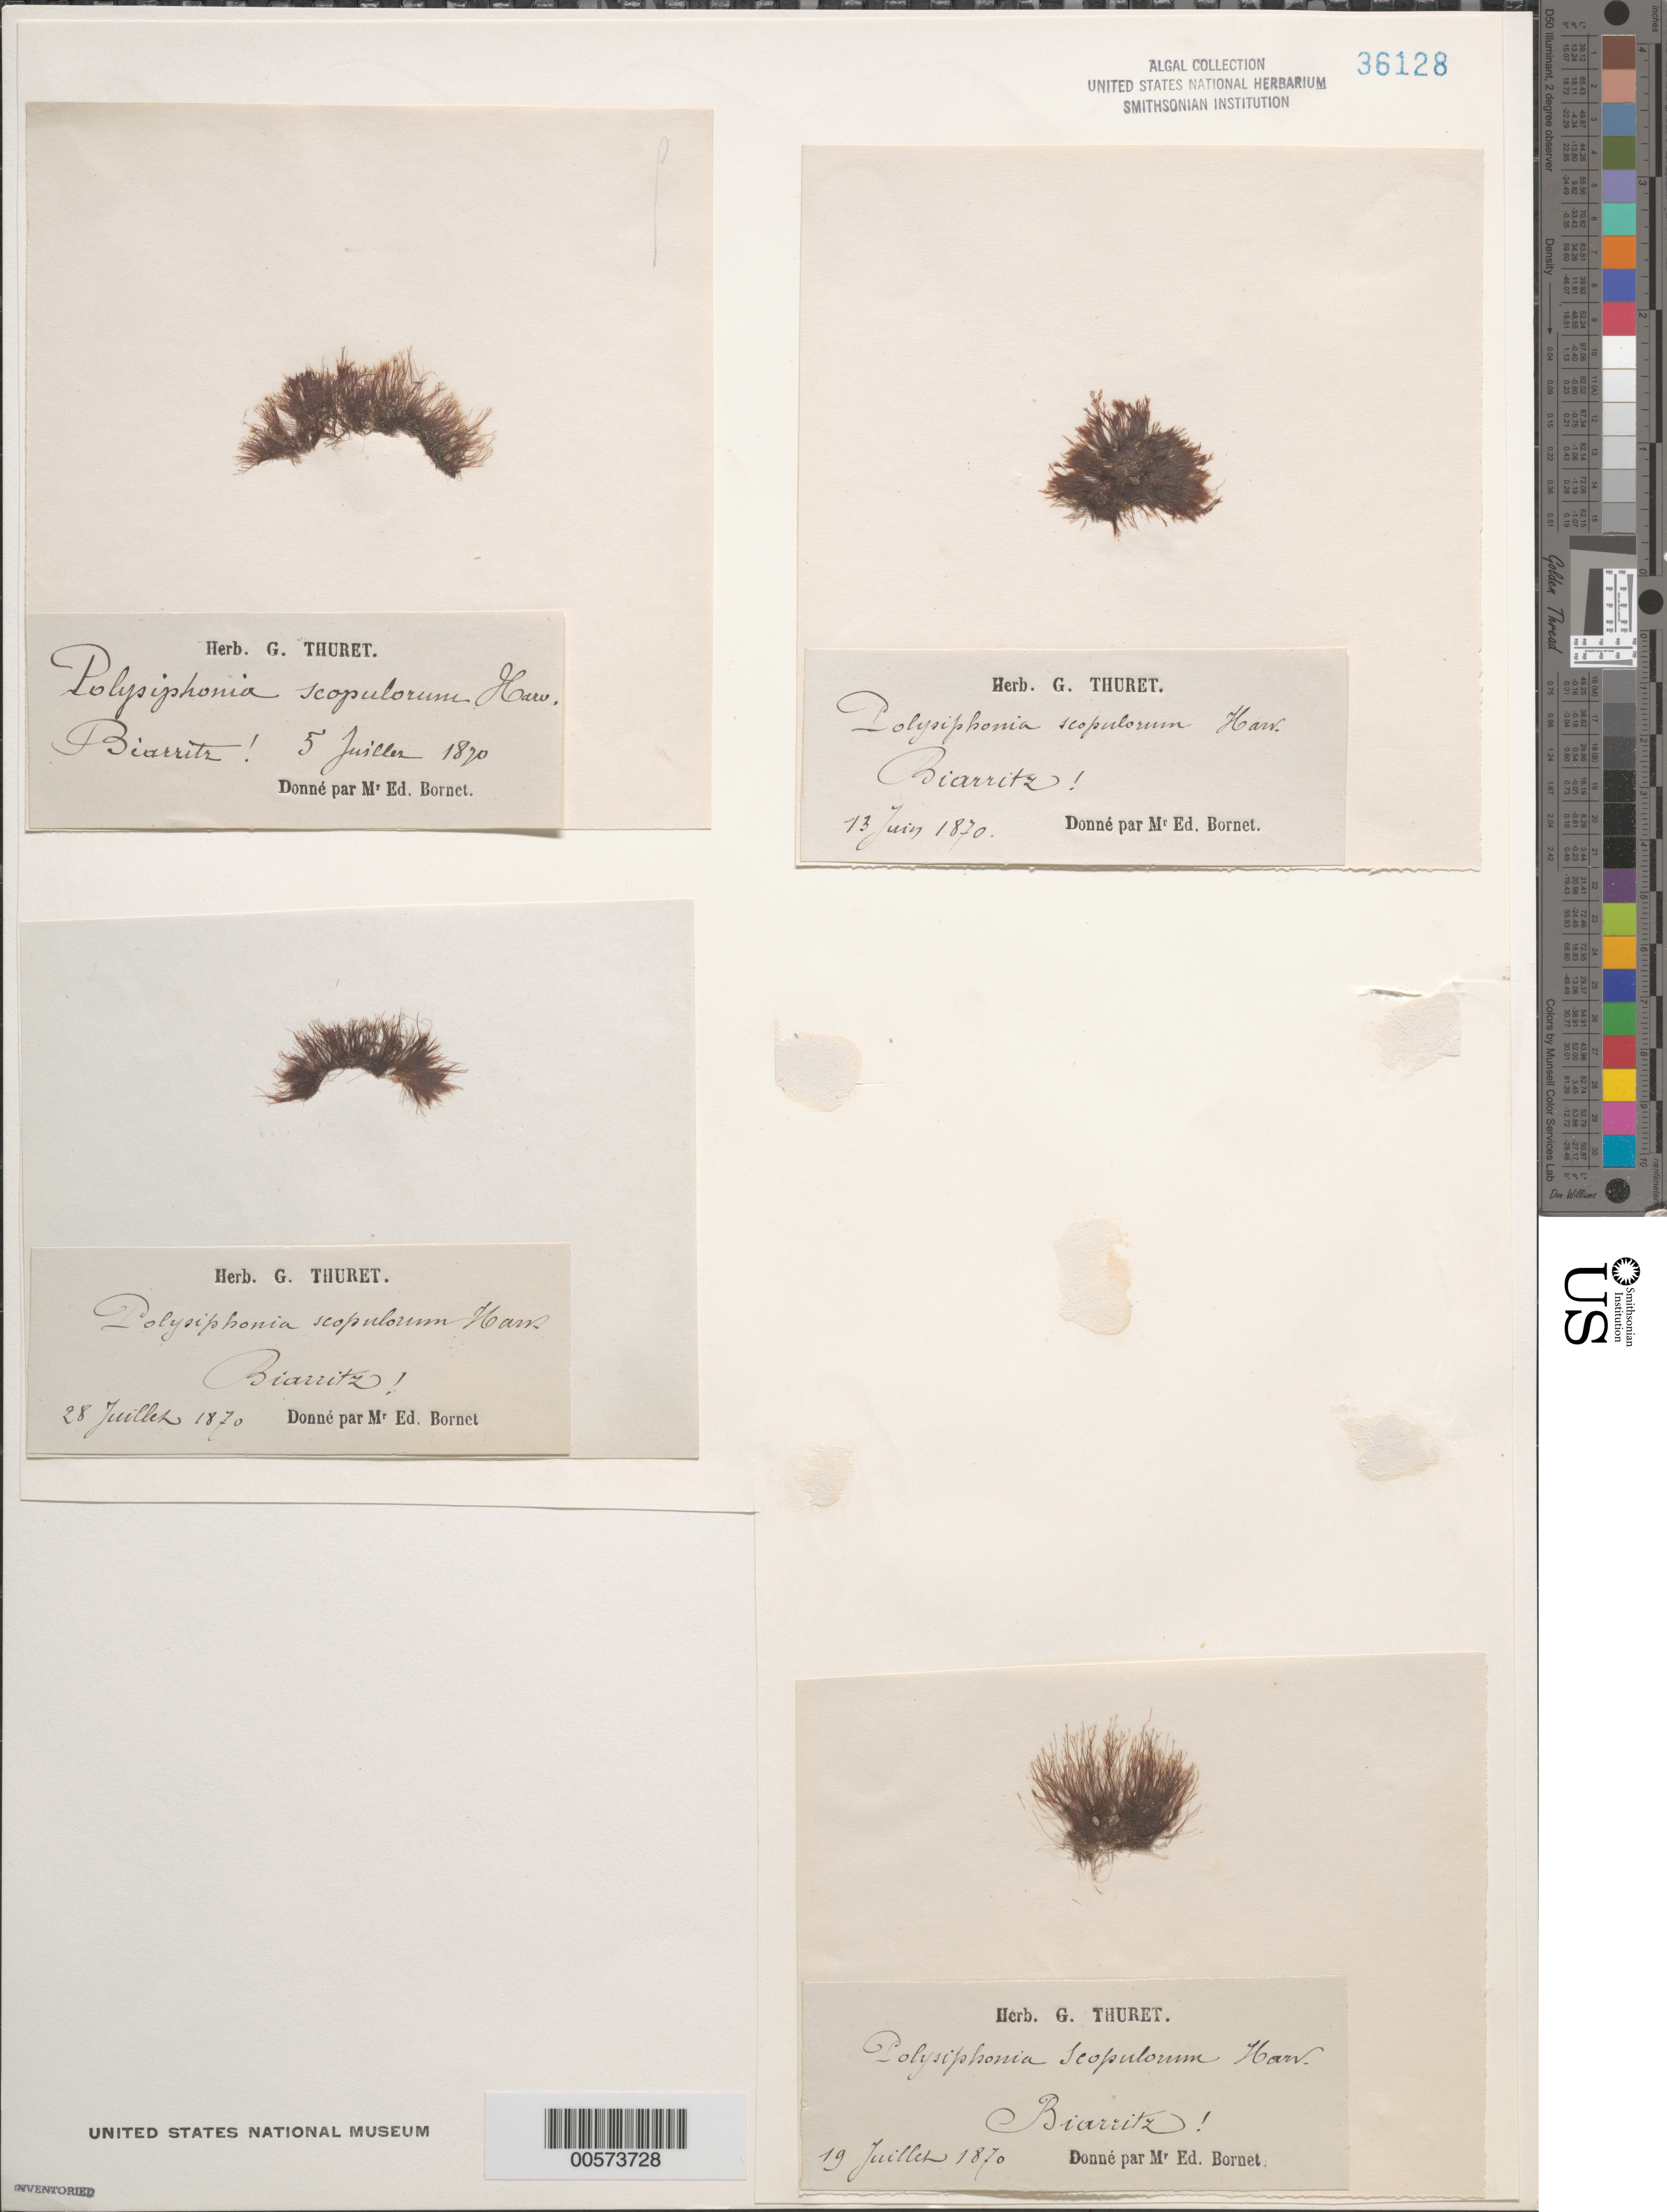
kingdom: Plantae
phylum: Rhodophyta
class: Florideophyceae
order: Ceramiales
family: Rhodomelaceae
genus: Polysiphonia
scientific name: Polysiphonia scopulorum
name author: Harv.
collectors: Thuret, G. (herbarium)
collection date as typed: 13 Jun 1870 TO 28 Jul 1870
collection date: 1870-06-13/1870-07-28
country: France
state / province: Nouvelle-Aquitaine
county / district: Pyrénées-Atlantiques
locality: Biarritz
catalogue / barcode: US 36128